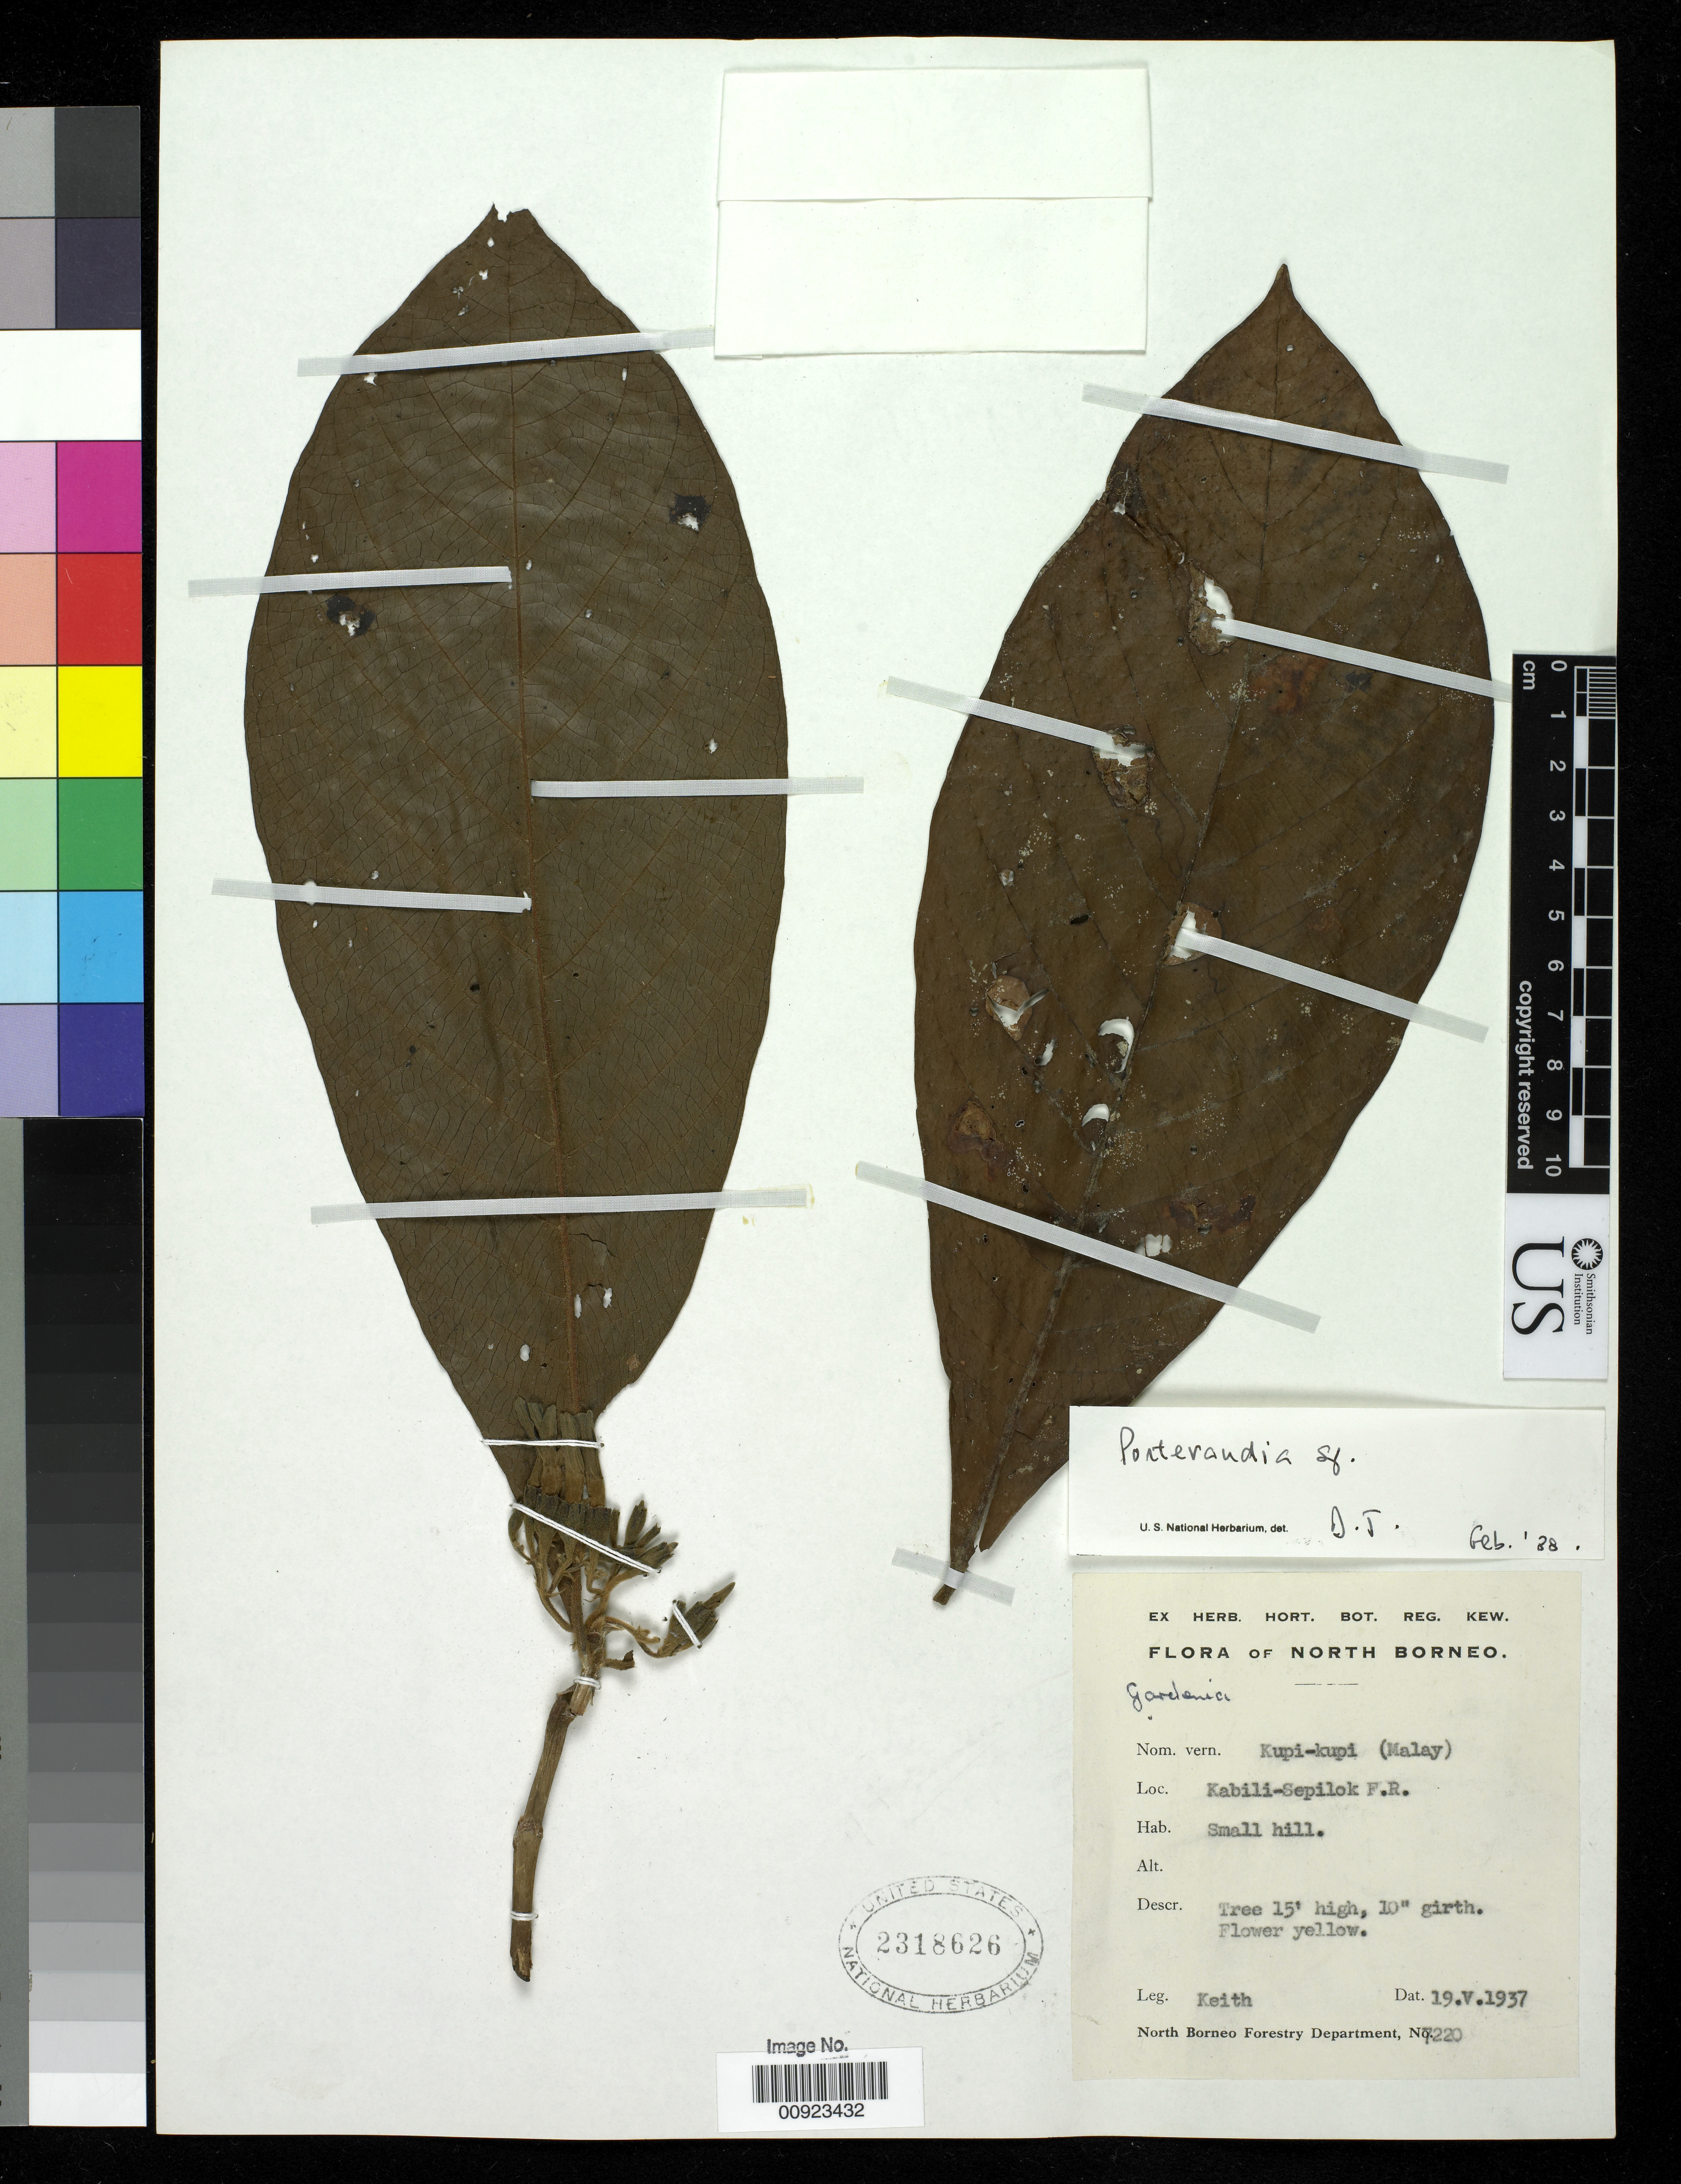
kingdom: Plantae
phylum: Tracheophyta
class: Magnoliopsida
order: Gentianales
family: Rubiaceae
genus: Porterandia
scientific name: Porterandia sp.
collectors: H. Keith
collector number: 7220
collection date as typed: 19 May 1937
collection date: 1937-05-19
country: Malaysia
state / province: Sabah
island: Borneo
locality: Kabili-Sepilok F.R.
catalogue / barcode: US 2318626